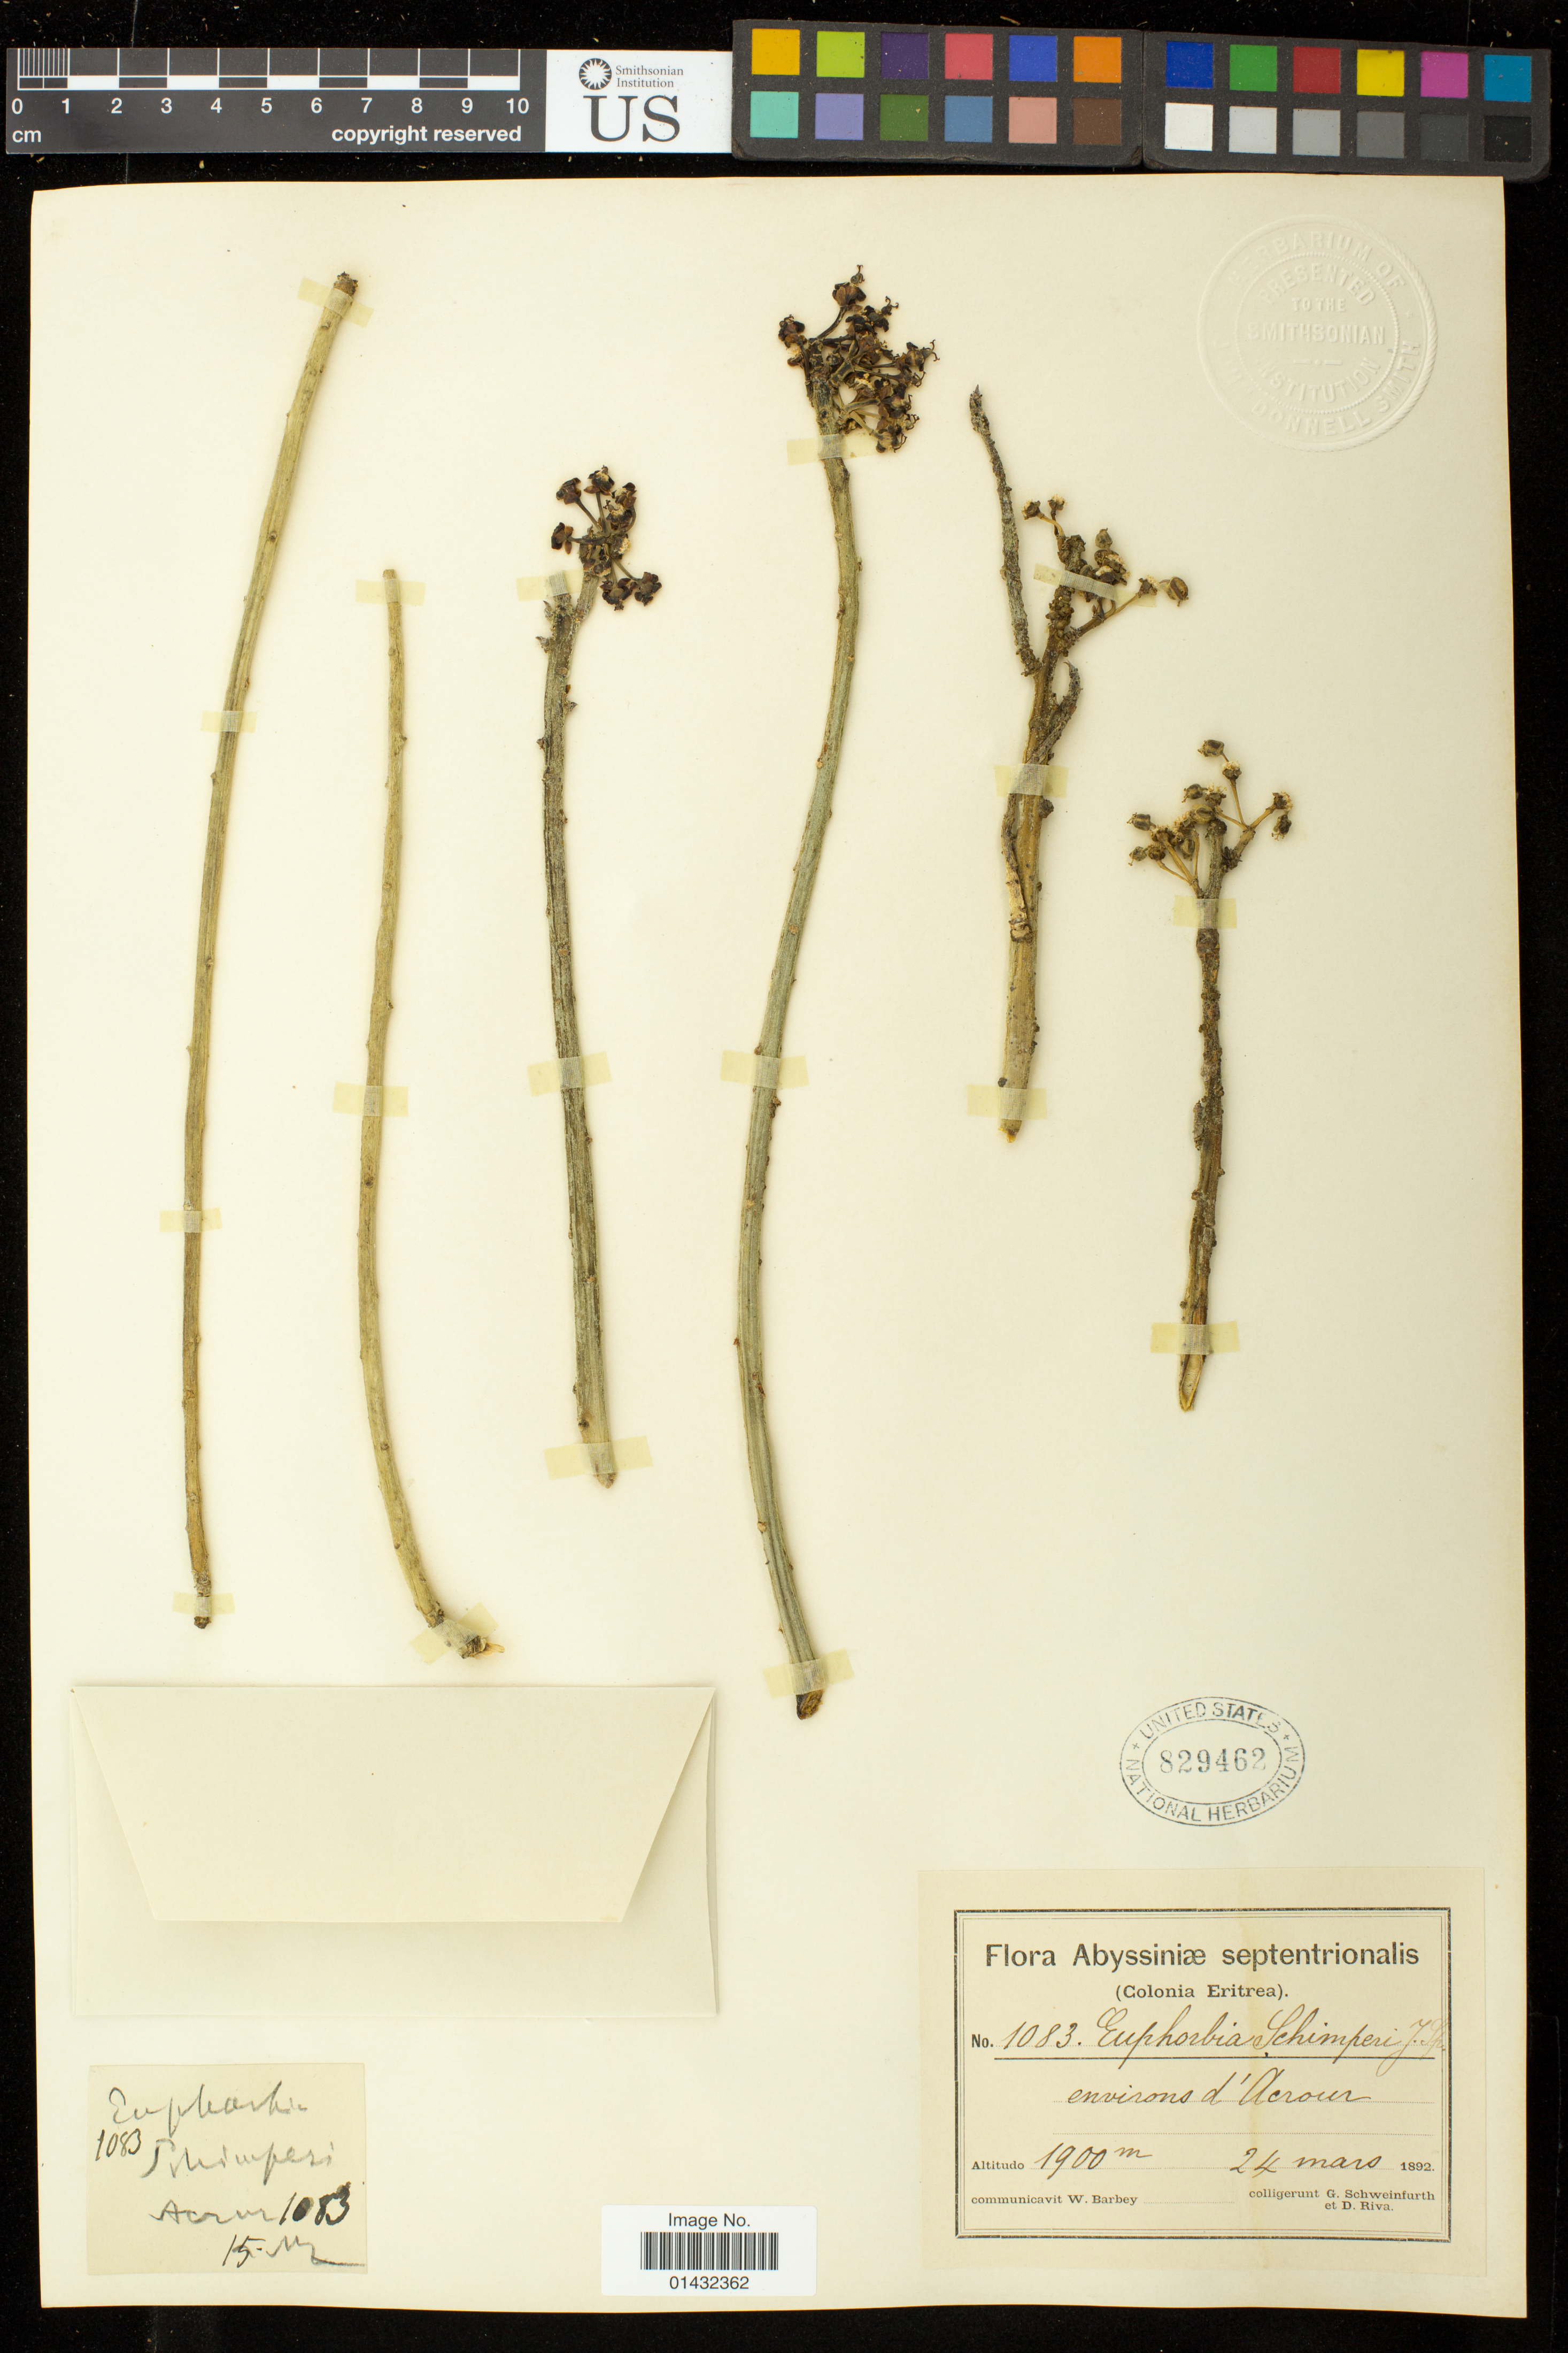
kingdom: Plantae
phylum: Tracheophyta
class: Magnoliopsida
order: Malpighiales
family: Euphorbiaceae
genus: Euphorbia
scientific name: Euphorbia schimperi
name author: C. Presl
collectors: W. Barbey, G. A. Schweinfurth & D. Riva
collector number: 1083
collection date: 1892-03-24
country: Eritrea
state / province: Debub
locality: environs d'Acrour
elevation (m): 1900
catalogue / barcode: US 829462